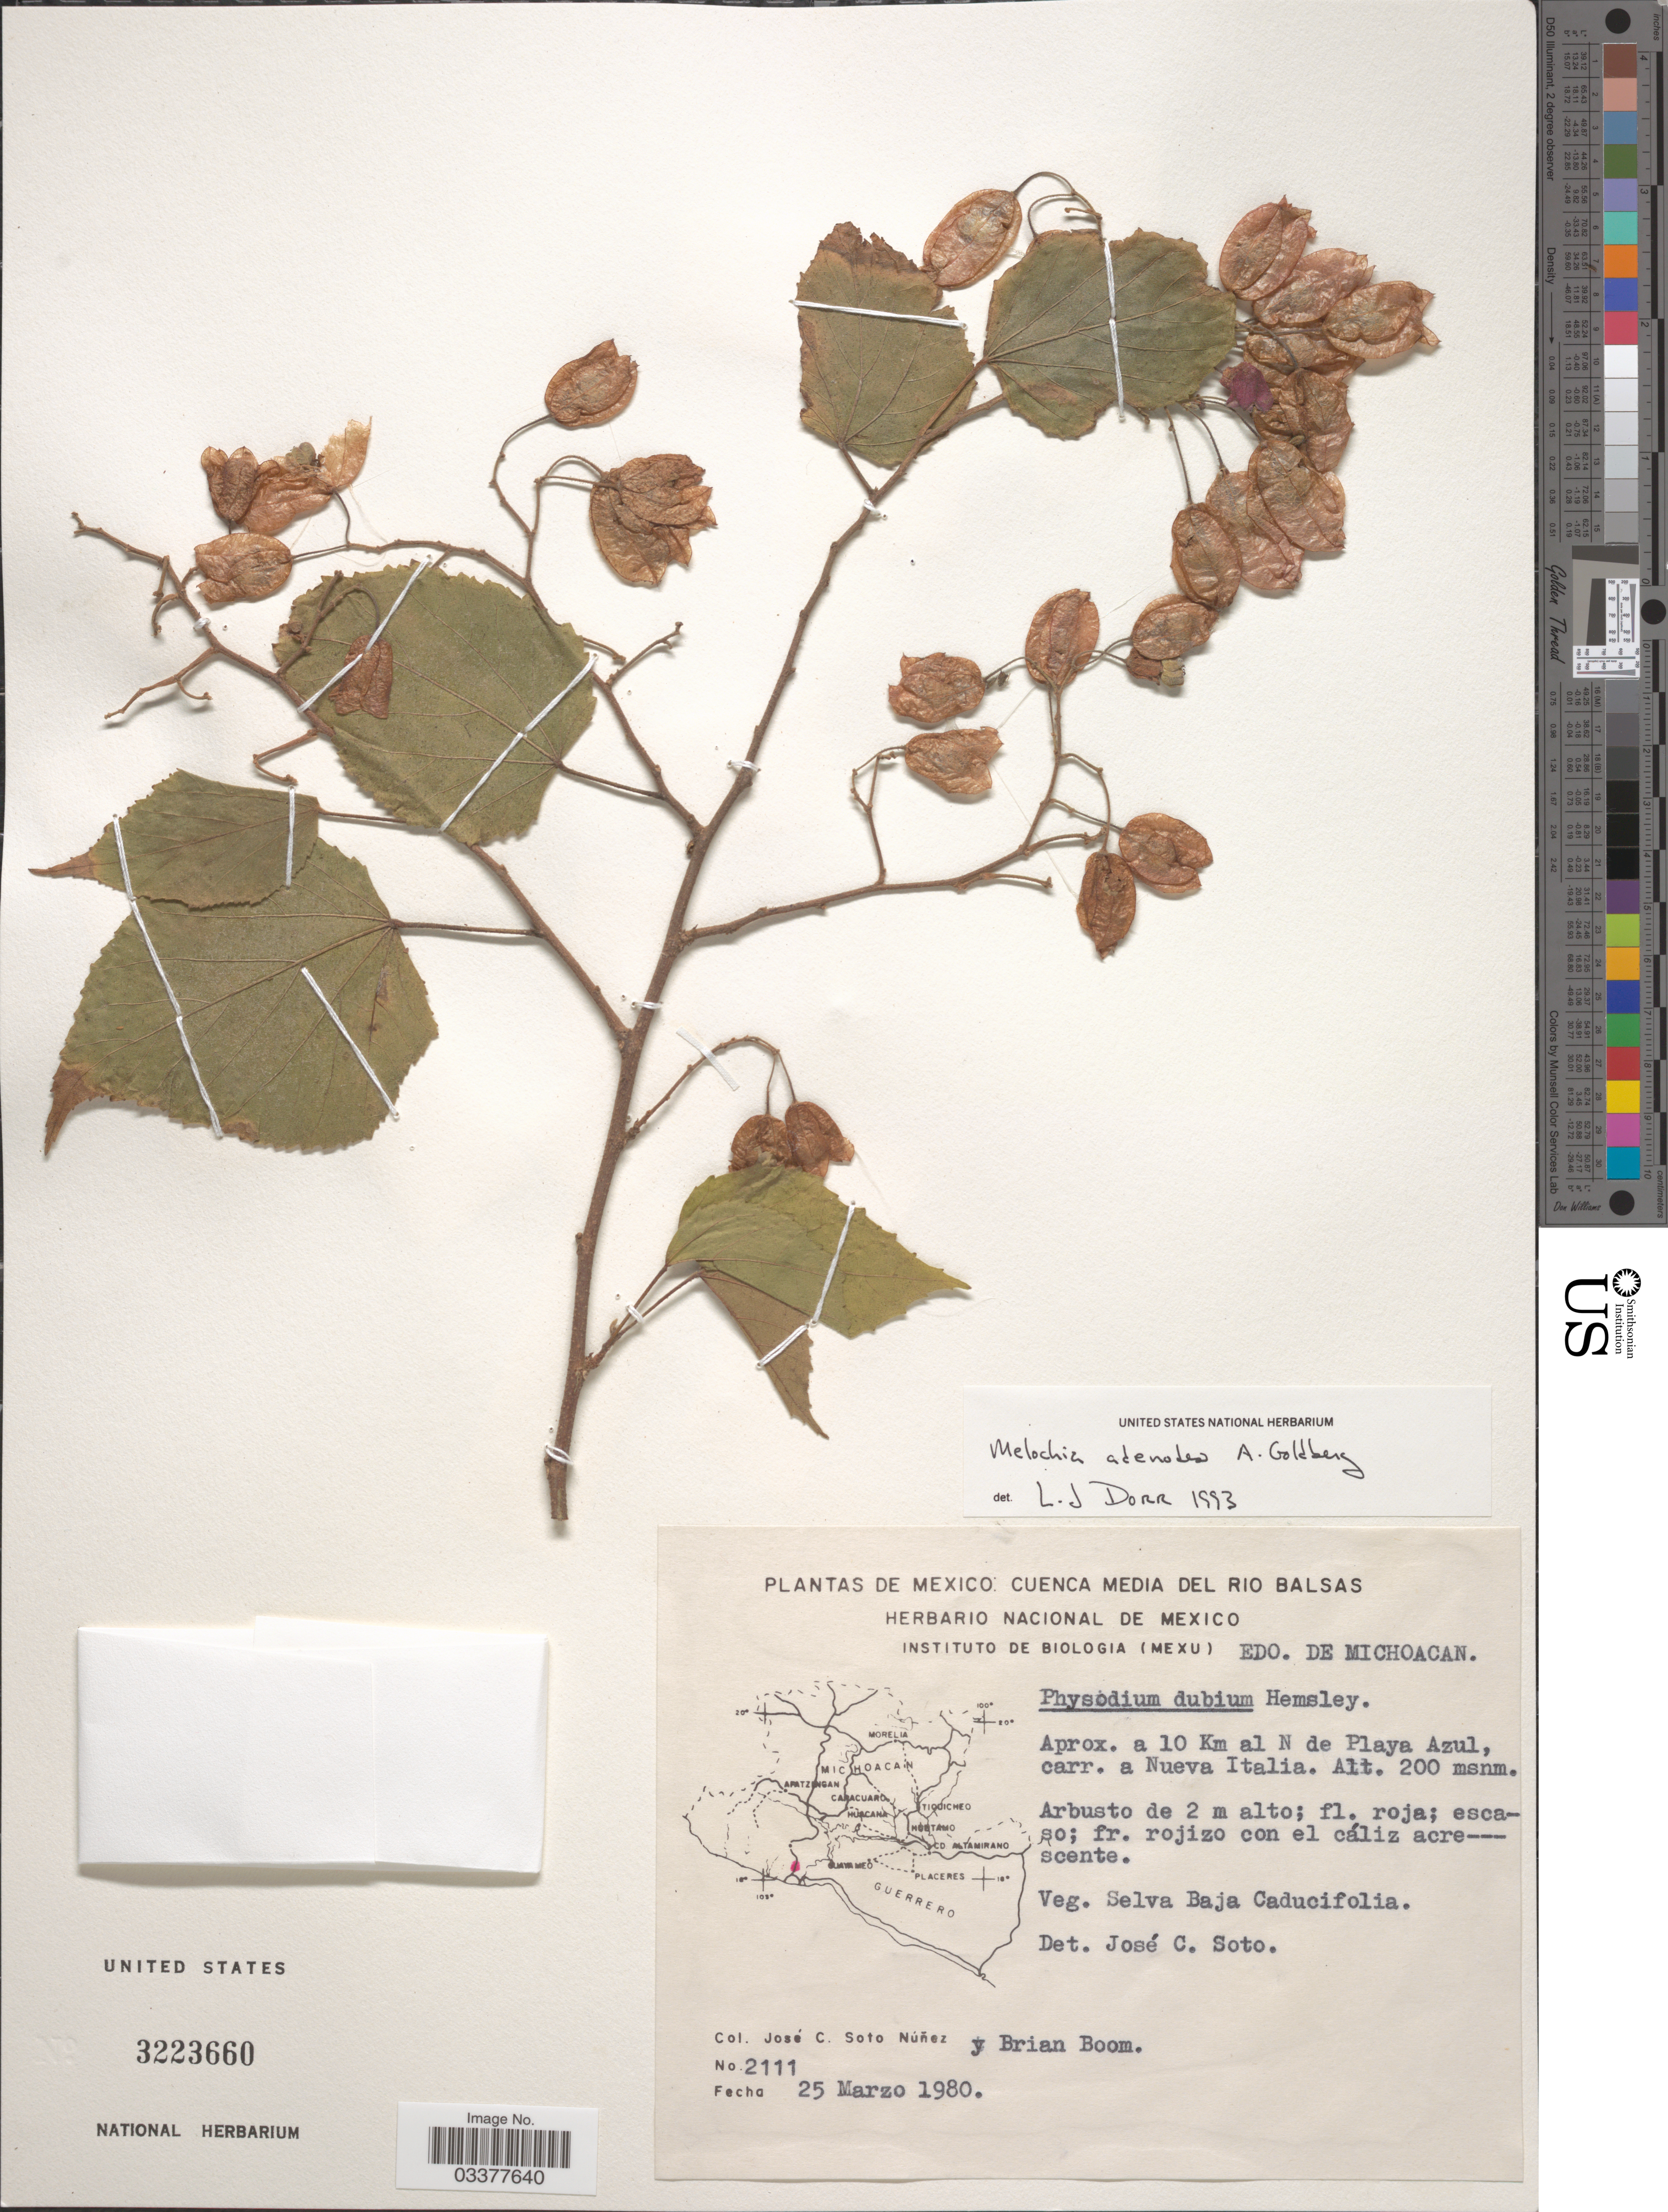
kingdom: Plantae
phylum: Tracheophyta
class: Magnoliopsida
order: Malvales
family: Malvaceae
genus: Melochia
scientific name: Melochia adenodes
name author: Goldberg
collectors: J. Soto & B. M. Boom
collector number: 2111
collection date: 1980-03-25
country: Mexico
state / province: Michoacán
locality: Cuenca Media del Rio Balsas. Aprox. a 10 Km al N de Playa Azul, carr. a Nueva Italia.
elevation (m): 200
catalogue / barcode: US 3223660